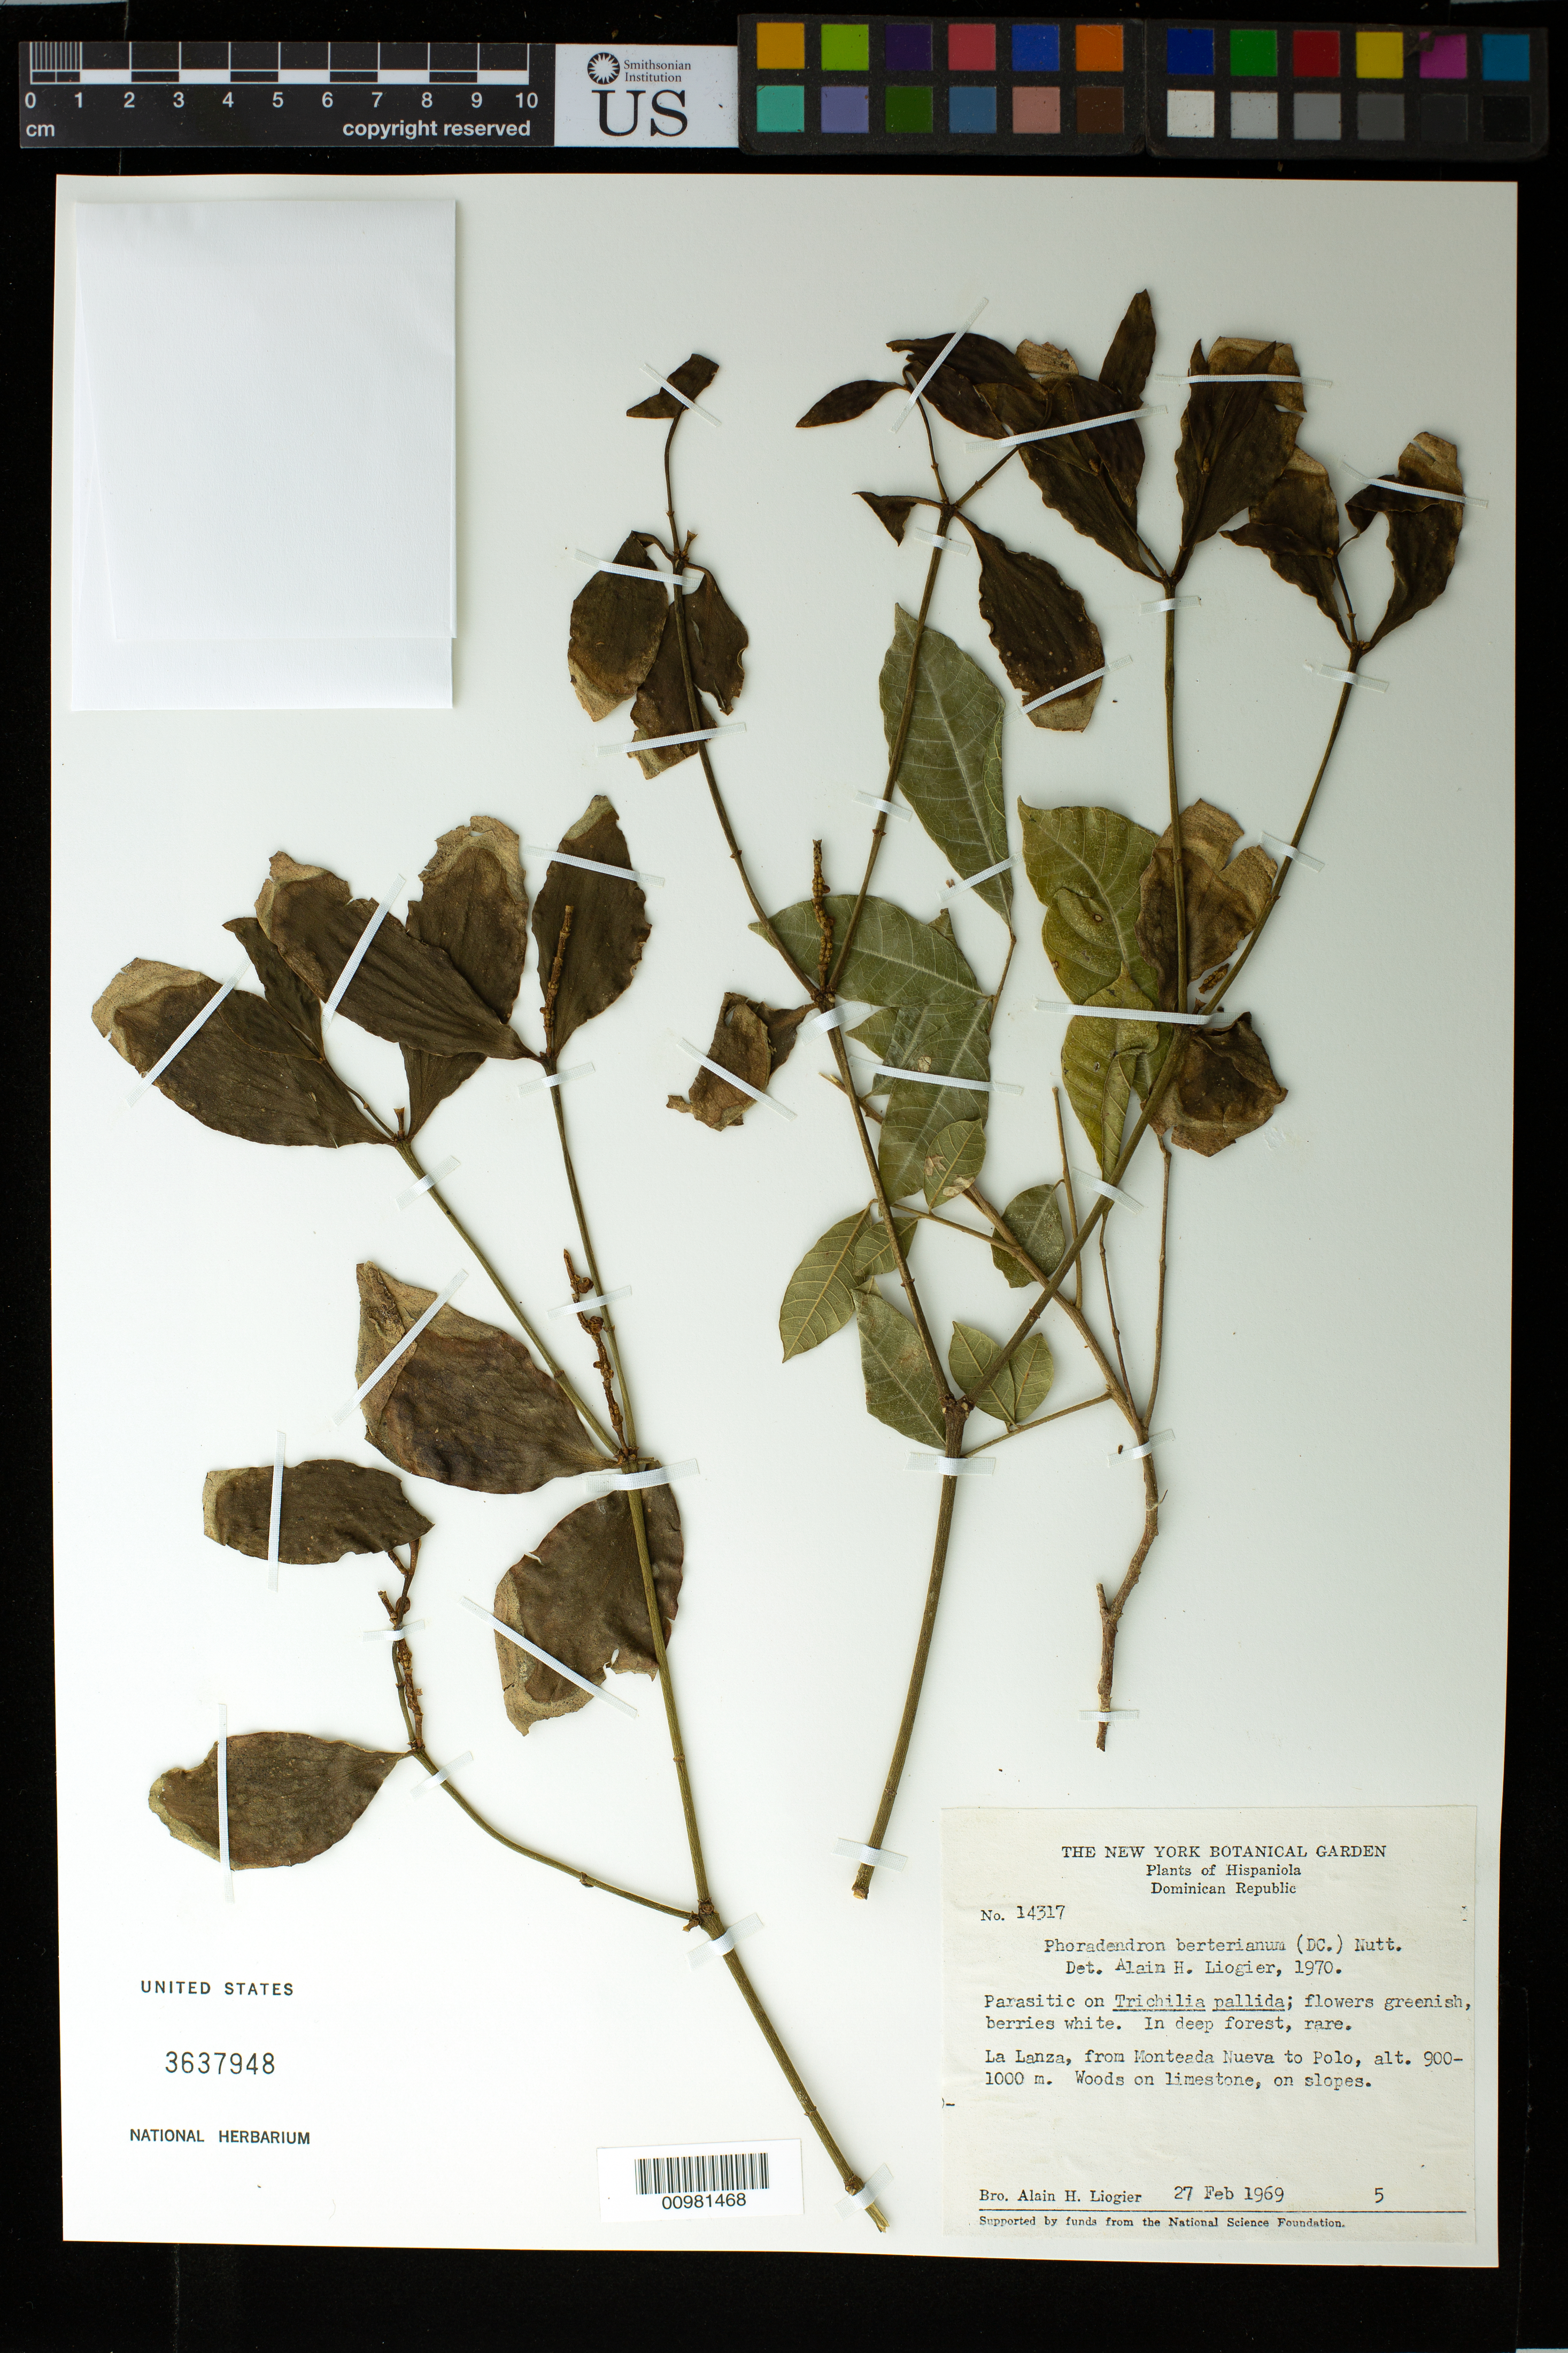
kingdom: Plantae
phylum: Tracheophyta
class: Magnoliopsida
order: Santalales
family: Viscaceae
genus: Phoradendron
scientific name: Phoradendron berteroanum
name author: (DC.) Nutt.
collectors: A. H. Liogier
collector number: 14317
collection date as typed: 27 Feb 1969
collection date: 1969-02-27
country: Dominican Republic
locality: La Lanza, from Monteada Nueva to Polo.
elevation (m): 900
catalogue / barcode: US 3637948